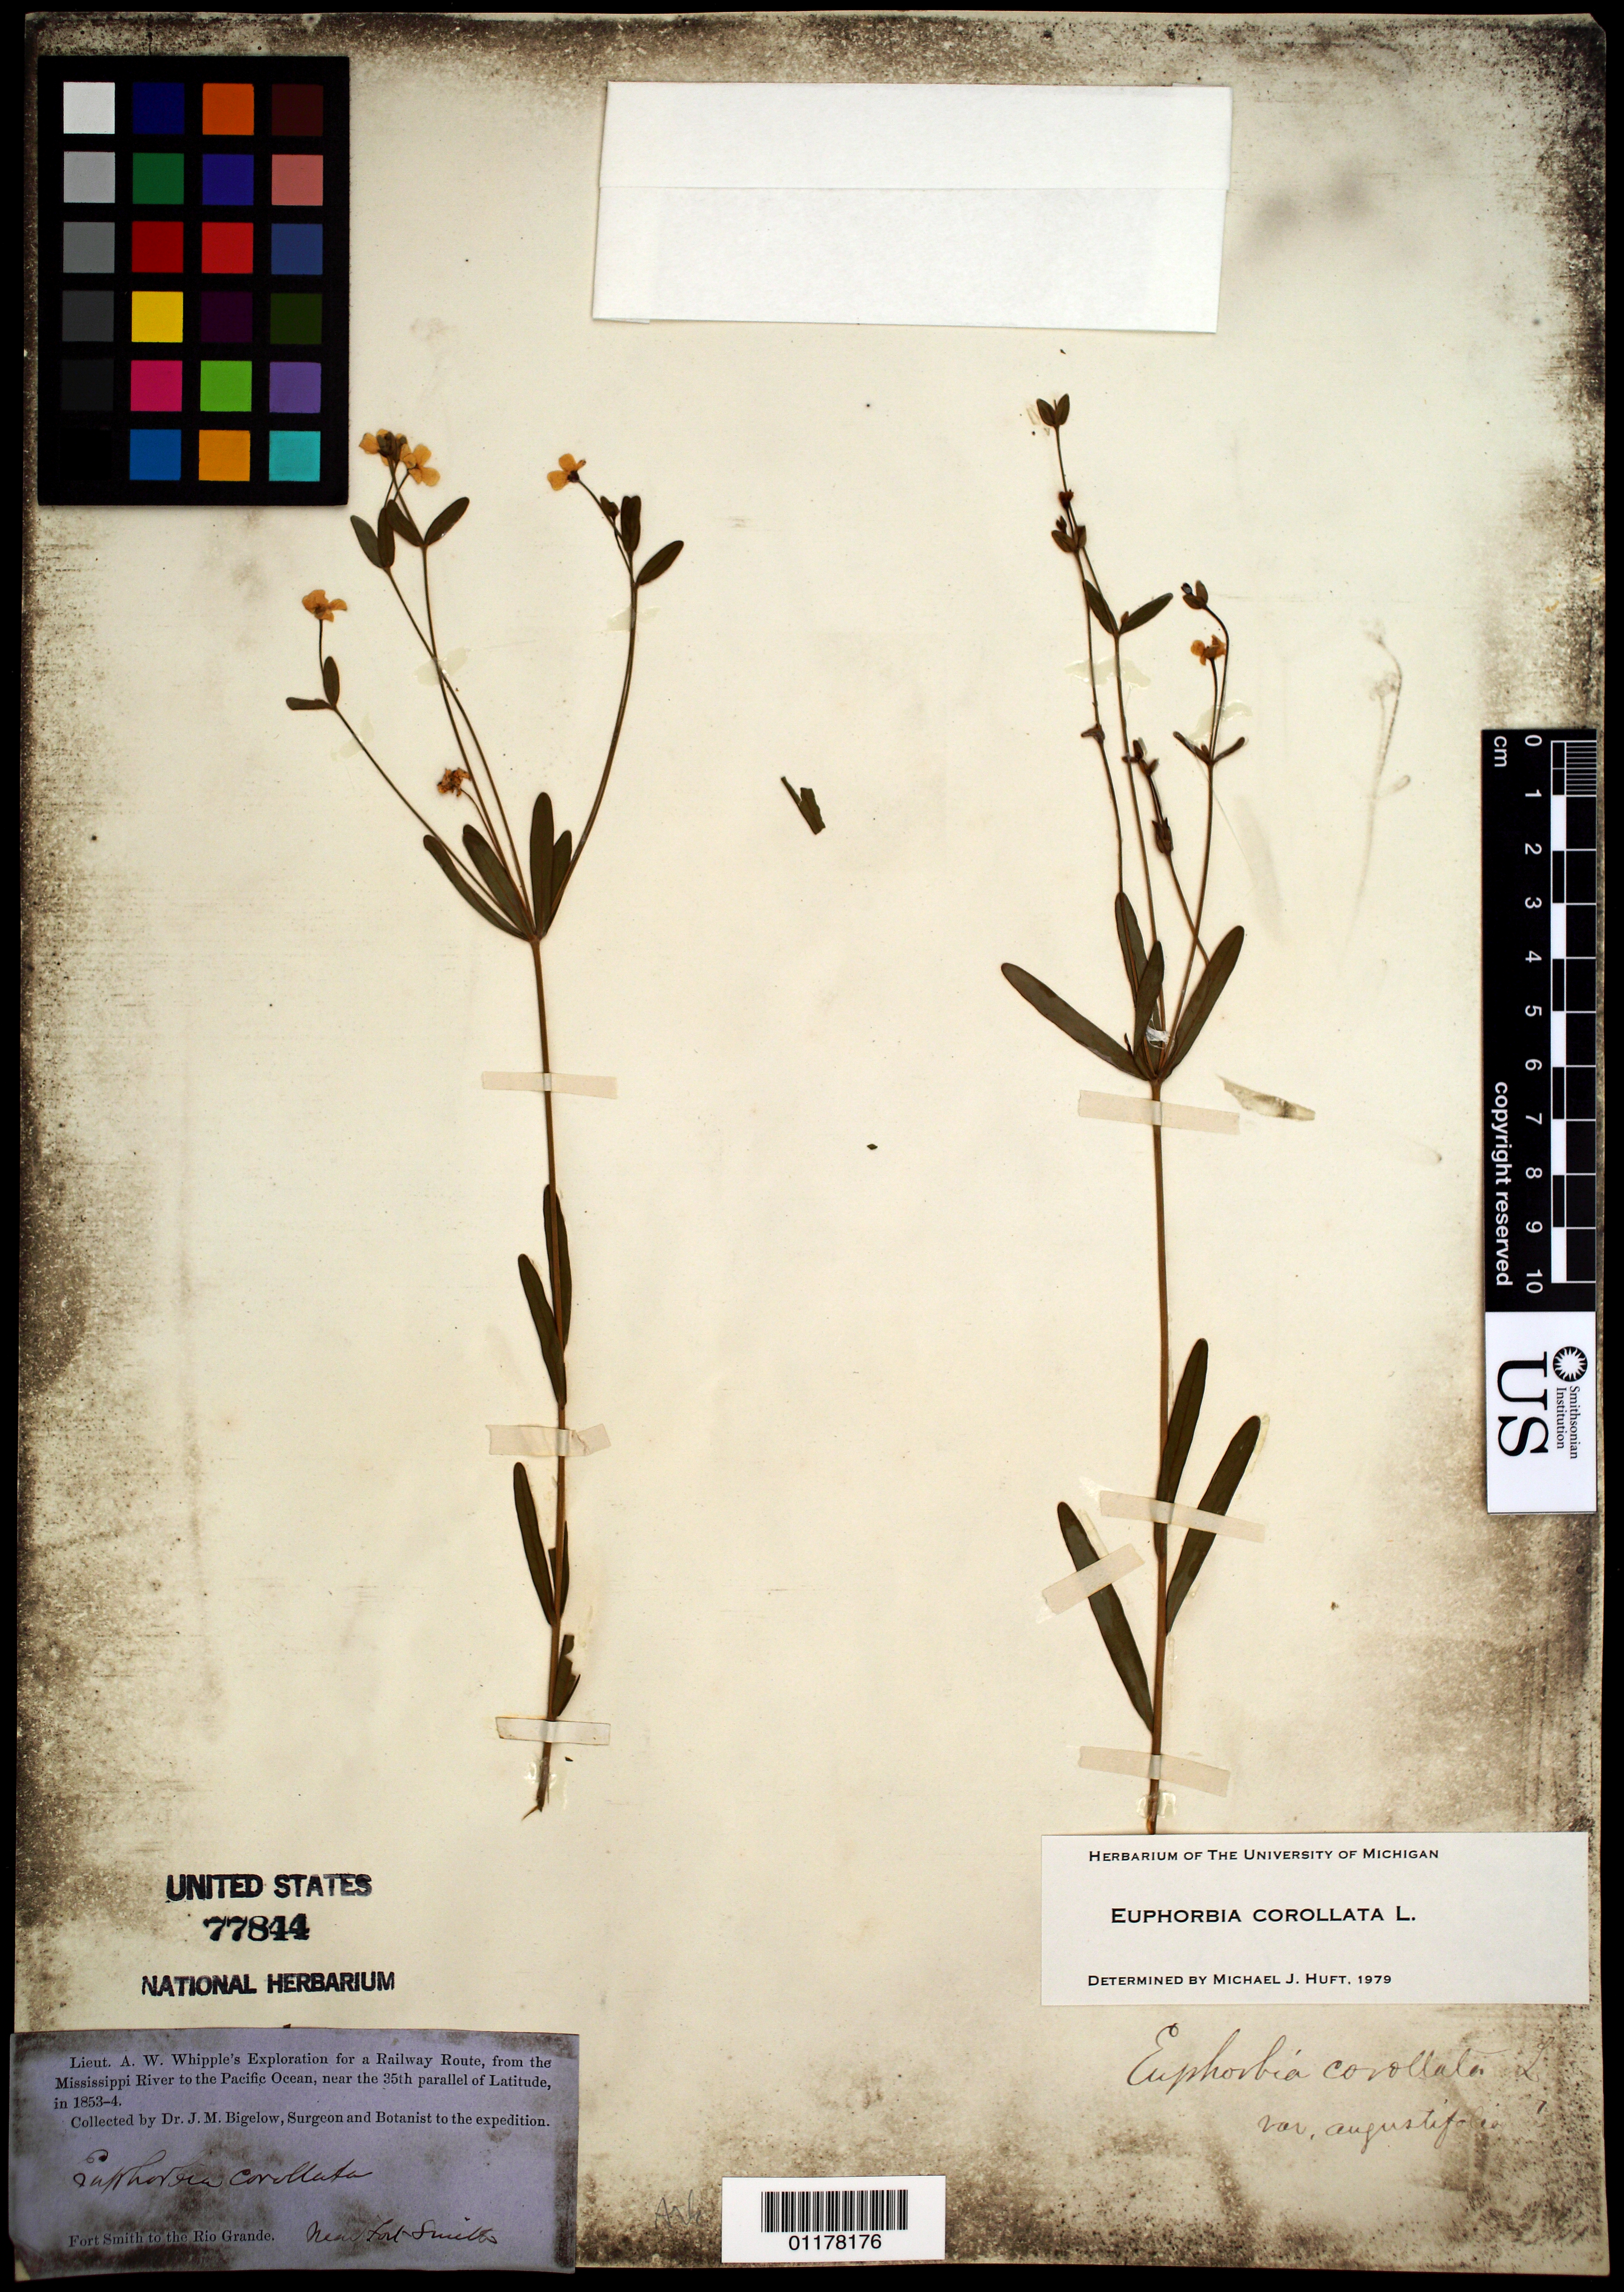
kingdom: Plantae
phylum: Tracheophyta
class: Magnoliopsida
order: Malpighiales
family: Euphorbiaceae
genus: Euphorbia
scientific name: Euphorbia corollata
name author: L.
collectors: J. M. Bigelow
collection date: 1853/1854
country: United States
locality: Fort Smith to the Rio Grande.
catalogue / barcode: US 77844